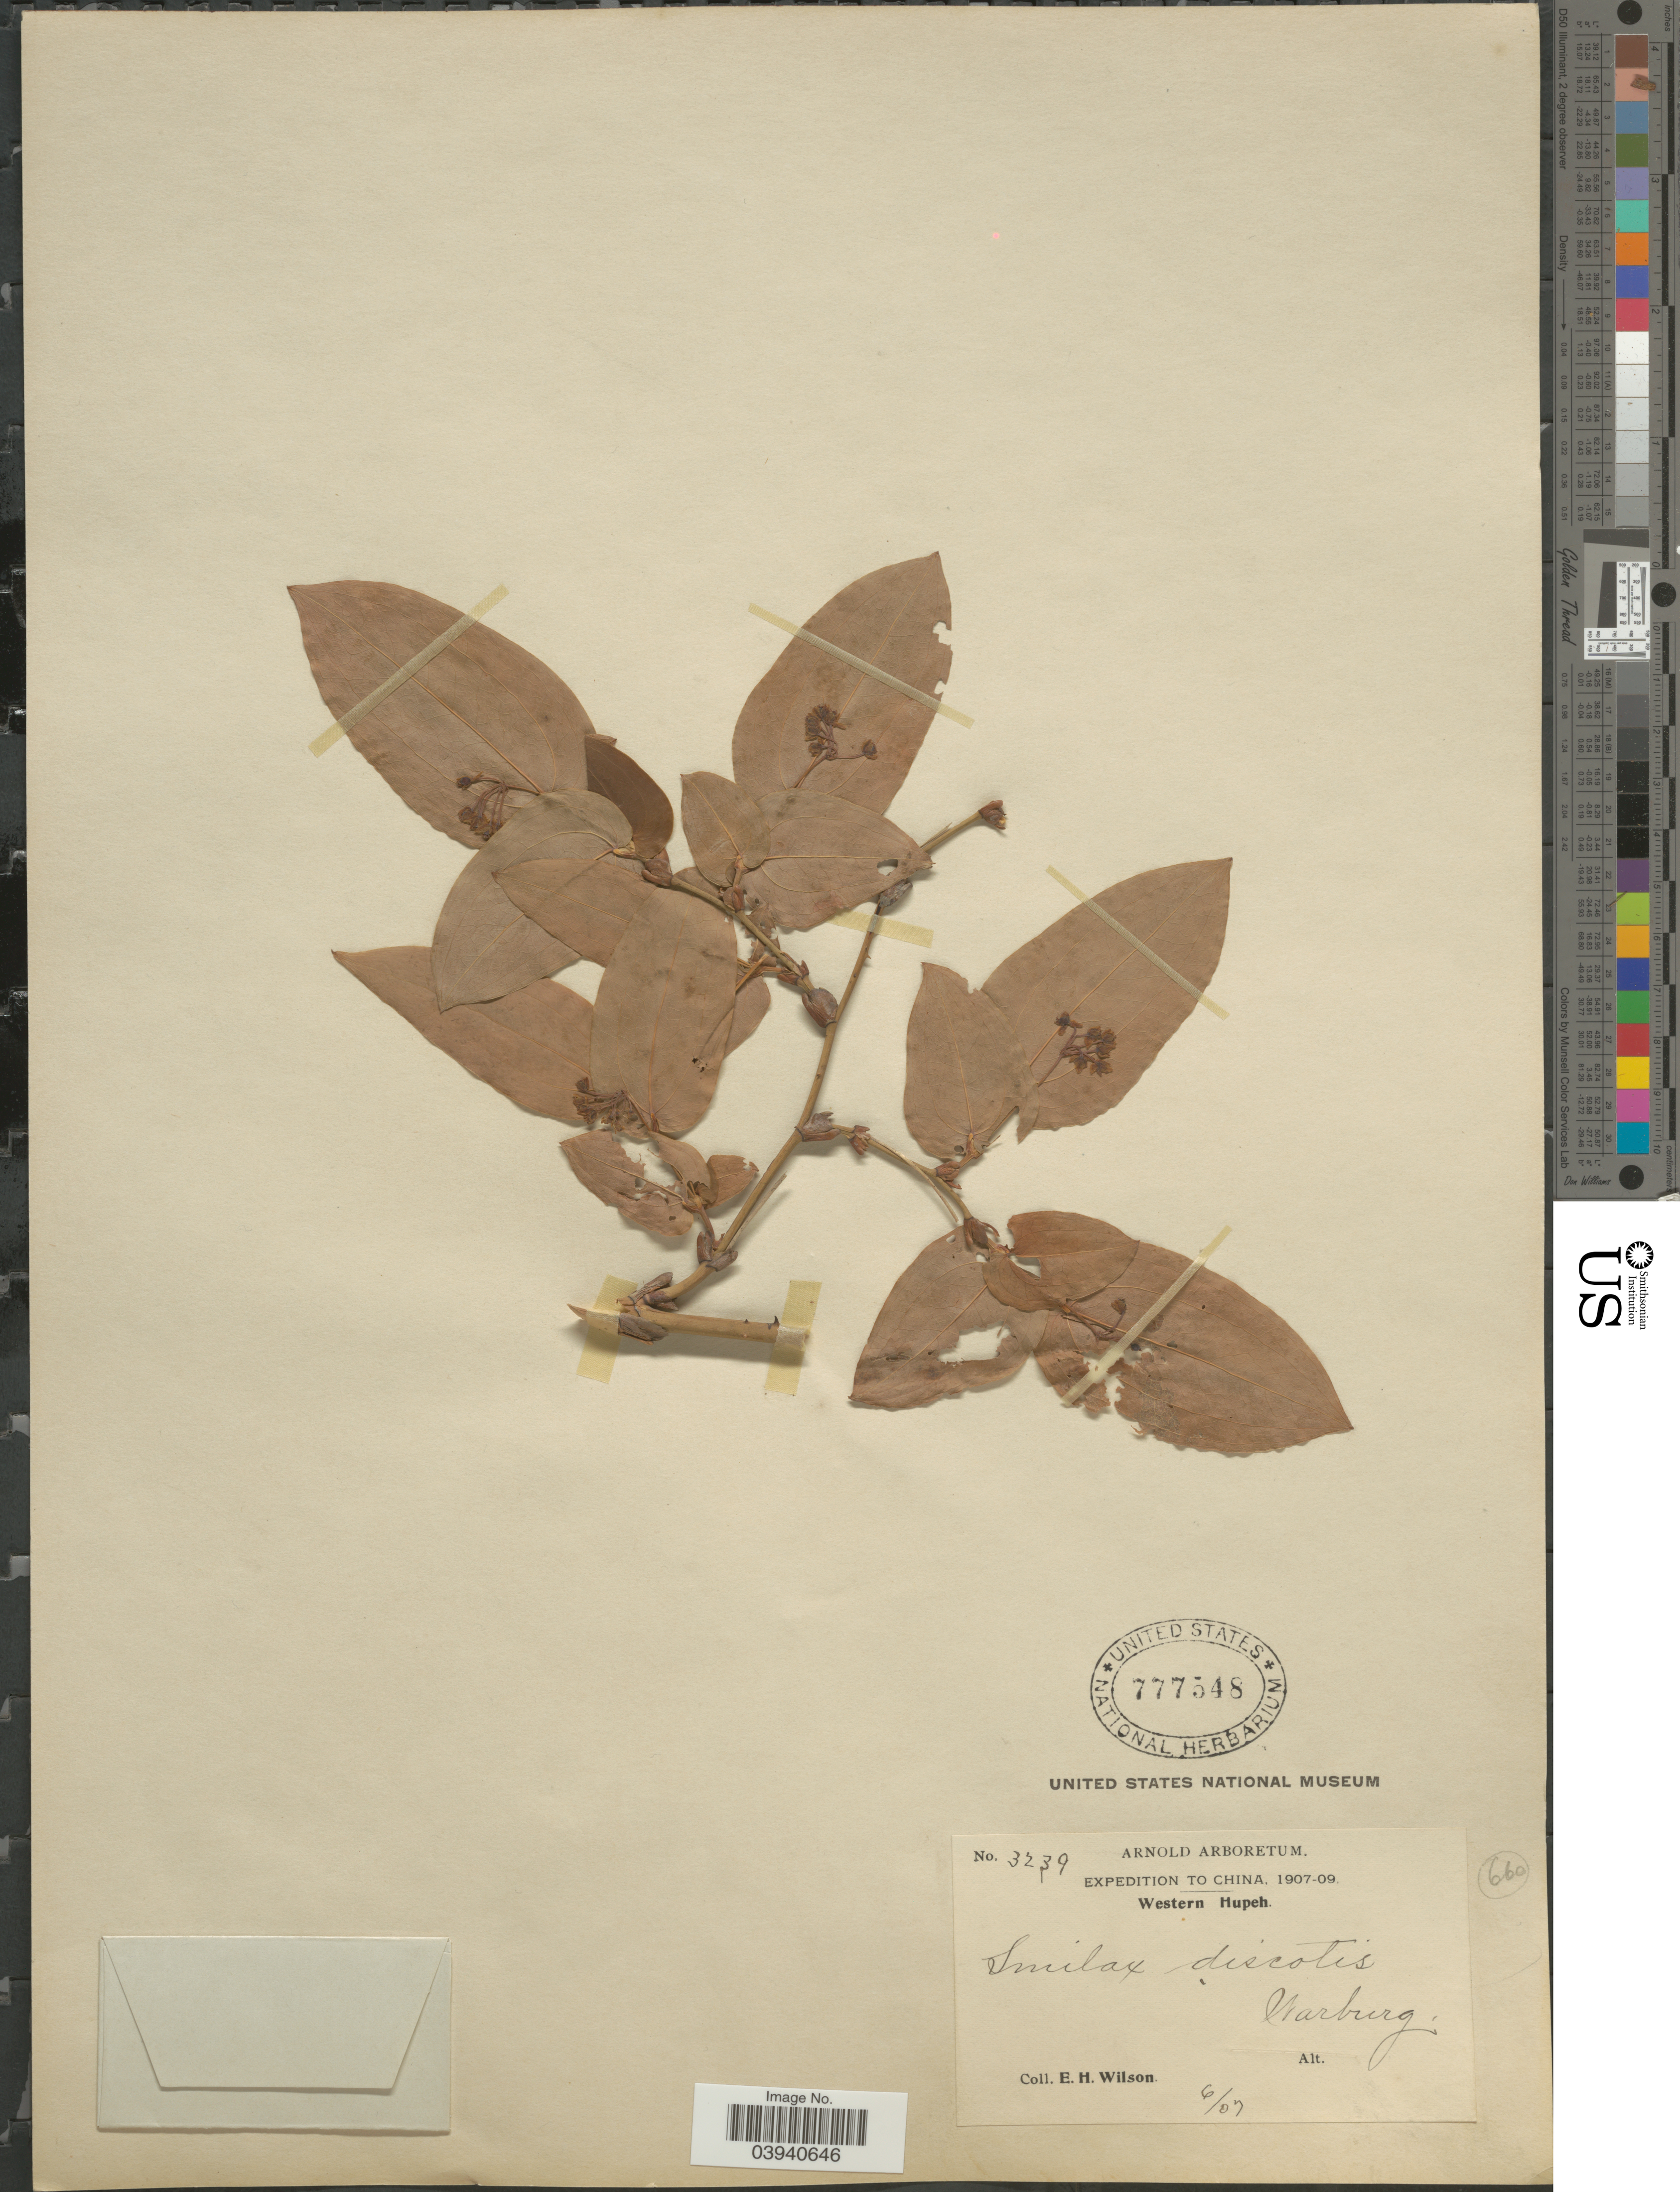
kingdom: Plantae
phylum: Tracheophyta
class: Liliopsida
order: Liliales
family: Smilacaceae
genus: Smilax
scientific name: Smilax discotis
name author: Warb.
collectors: E. Wilson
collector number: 3239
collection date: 1907-06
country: China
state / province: Hubei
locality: Western Hupeh.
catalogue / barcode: US 777548